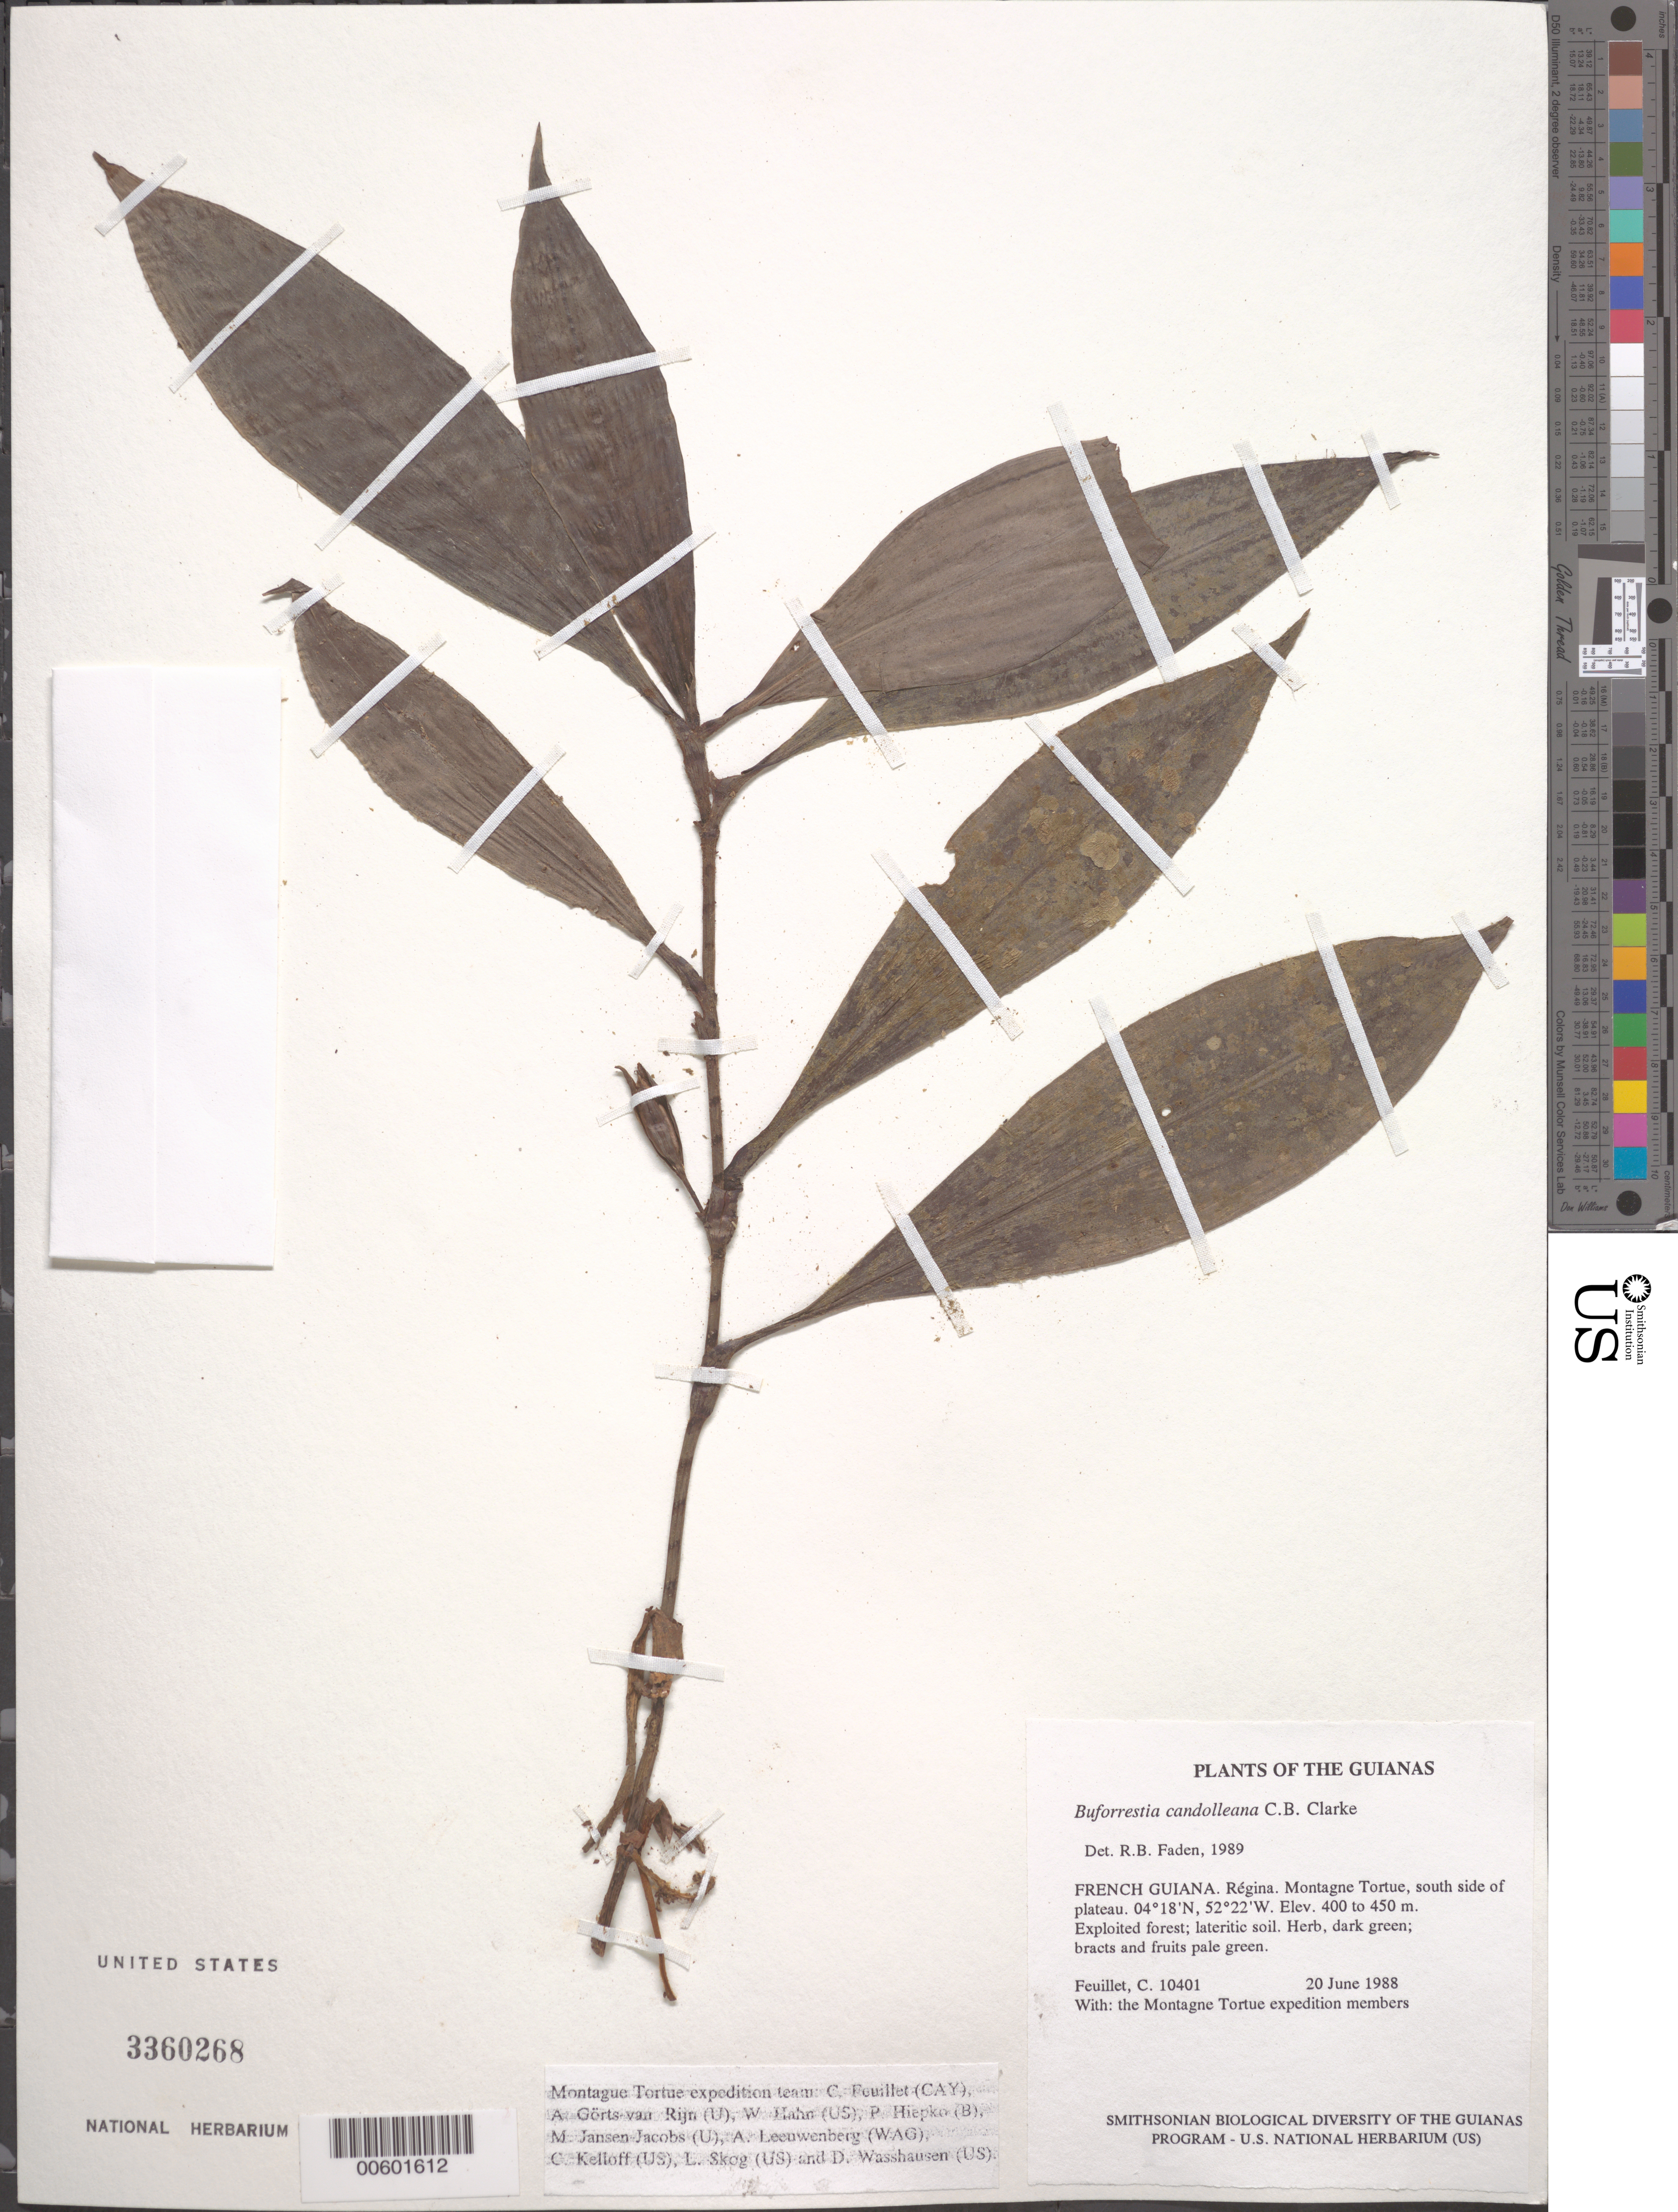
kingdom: Plantae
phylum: Tracheophyta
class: Liliopsida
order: Commelinales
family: Commelinaceae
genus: Buforrestia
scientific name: Buforrestia candolleana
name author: C.B. Clarke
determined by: Faden, Robert B., (US), Smithsonian Institution - National Museum of Natural History (UNITED STATES)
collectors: C. Feuillet & Montagne Torte Exped. members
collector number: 10401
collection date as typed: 20 June 1988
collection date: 1988-06-20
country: French Guiana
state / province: Cayenne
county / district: Regina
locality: Montagne Tortue, south side of plateau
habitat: Exploited forest; lateritic soil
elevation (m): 400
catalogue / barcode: US 3360268